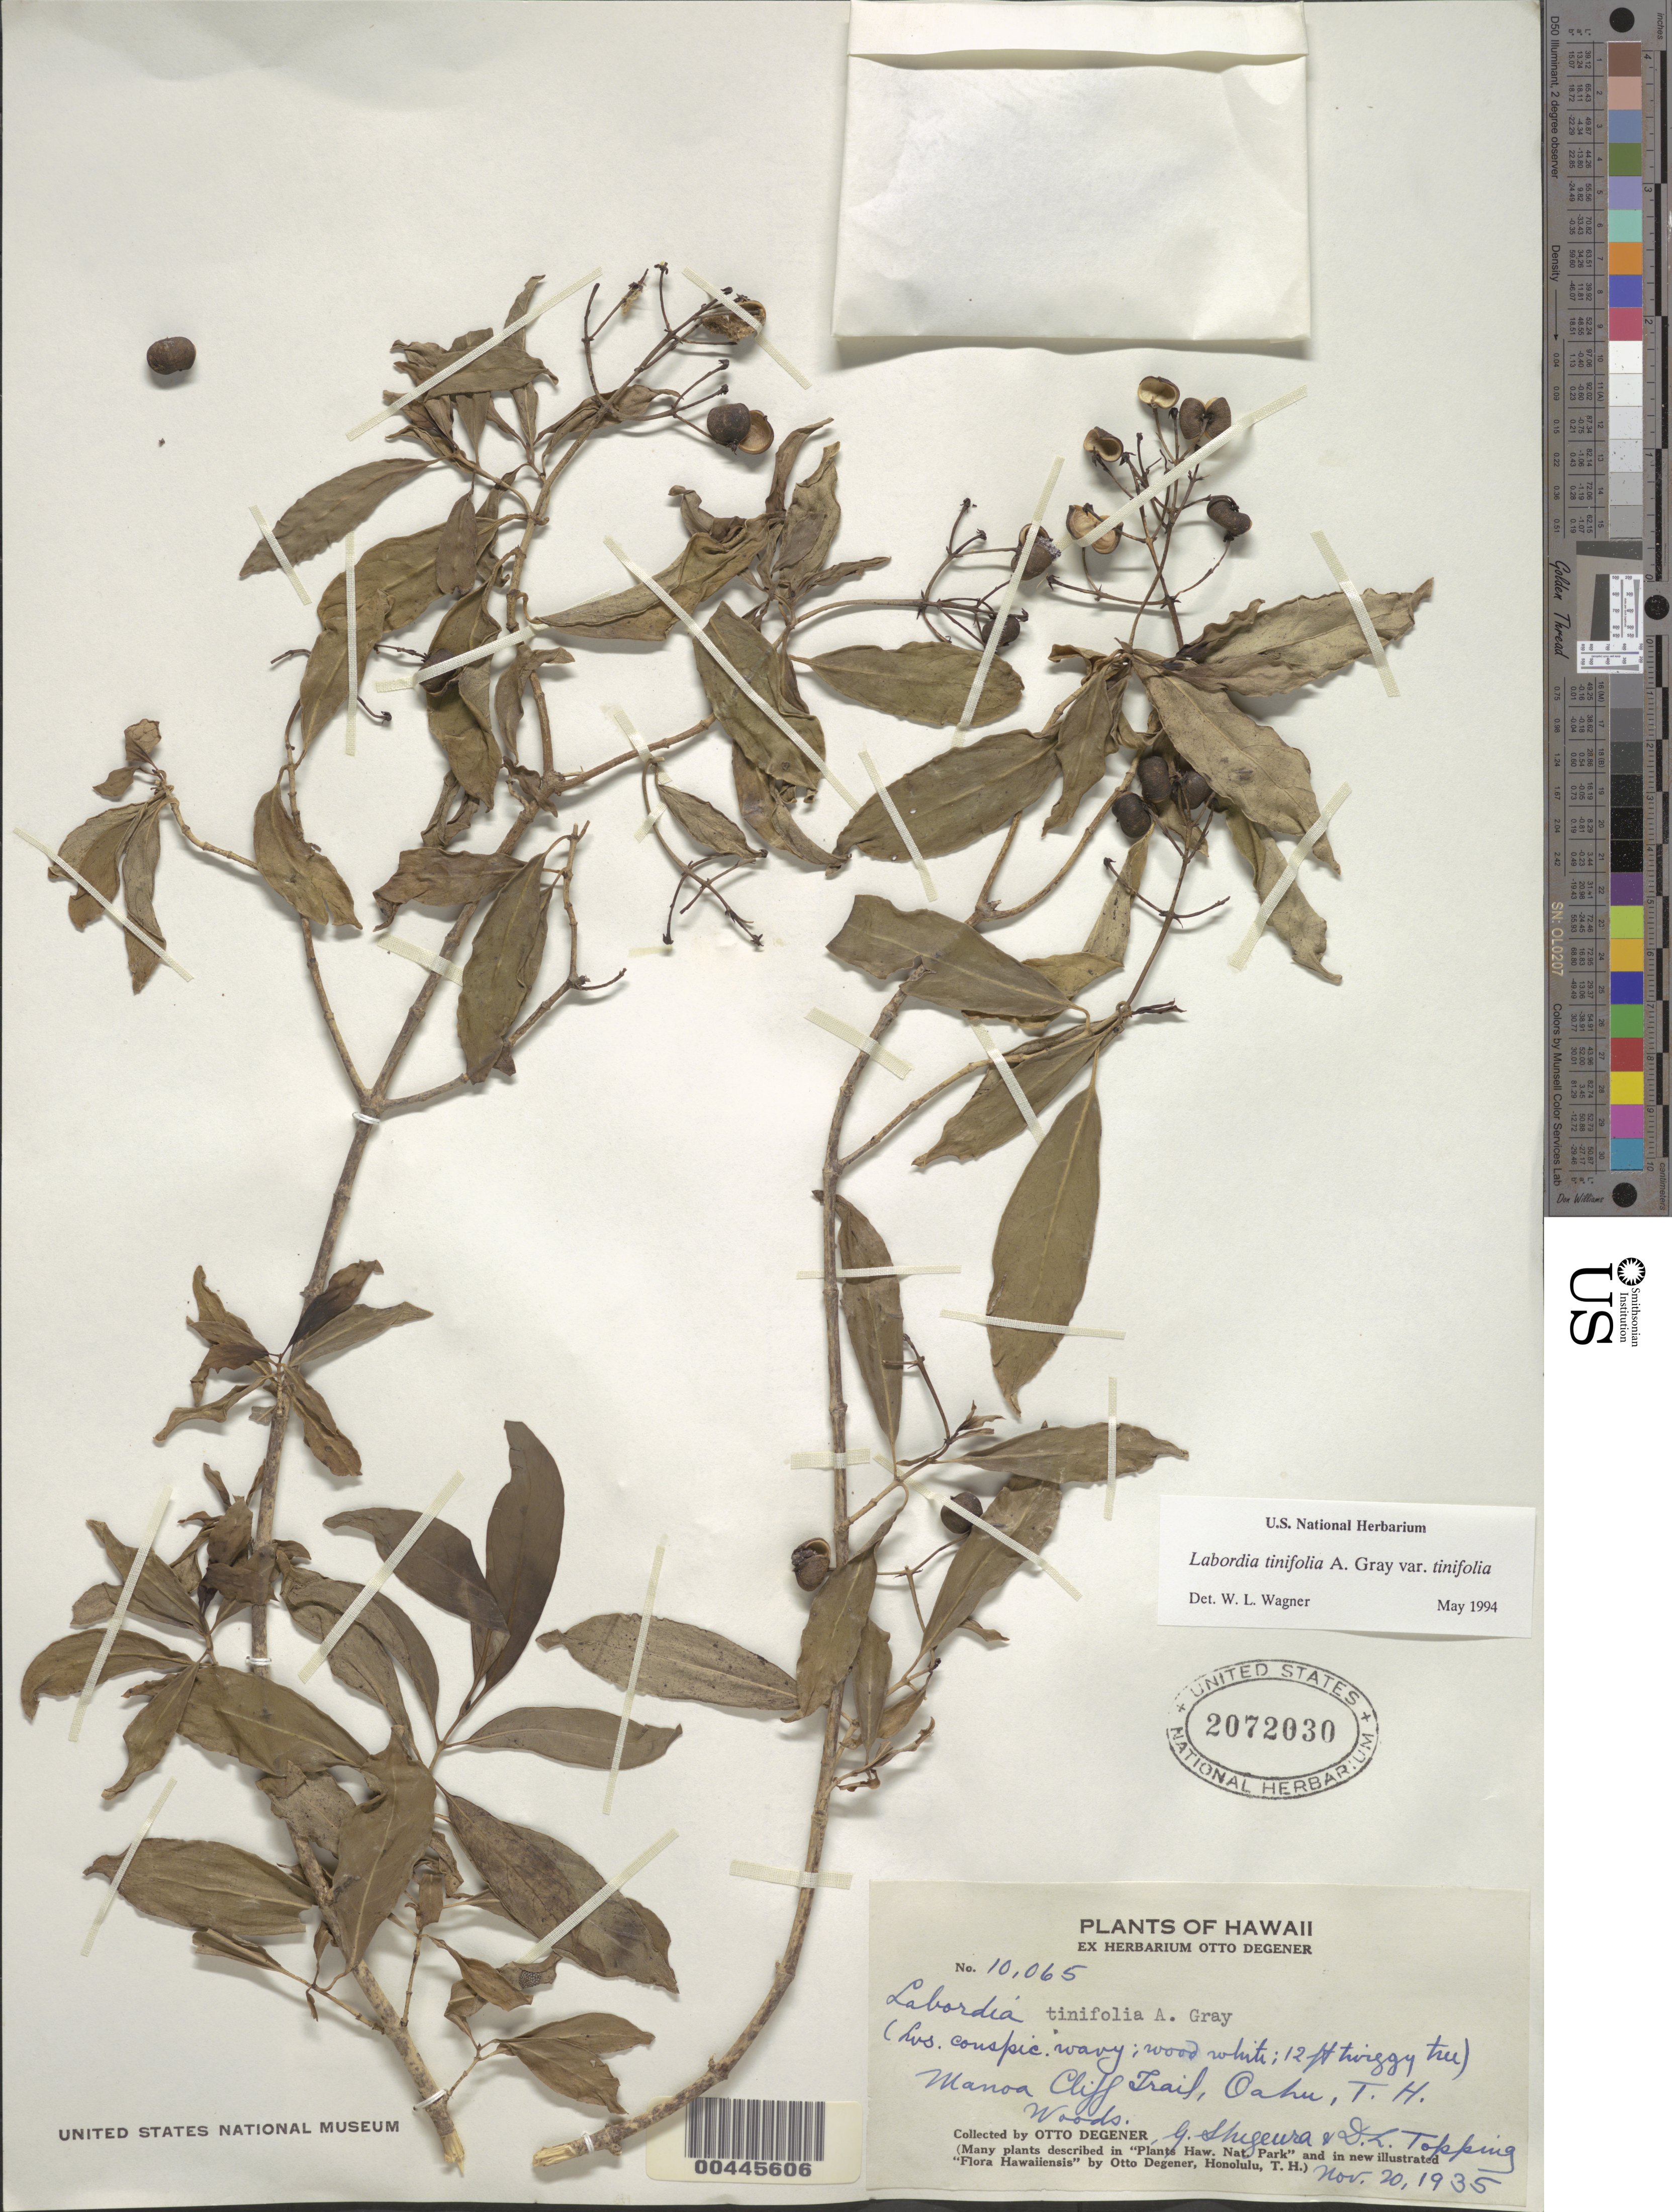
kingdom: Plantae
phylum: Tracheophyta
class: Magnoliopsida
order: Gentianales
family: Loganiaceae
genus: Geniostoma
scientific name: Geniostoma tinifolium var. tinifolium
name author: A. Gray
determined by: Wagner, W. L., (BOT), Smithsonian Institution - National Museum of Natural History (UNITED STATES)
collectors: O. Degener, G. Shigeura & D. L. Topping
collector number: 10065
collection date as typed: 20 Nov 1935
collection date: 1935-11-20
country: United States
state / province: Hawaii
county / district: Honolulu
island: Oahu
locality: Manoa Cliff Trail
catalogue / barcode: US 2072030